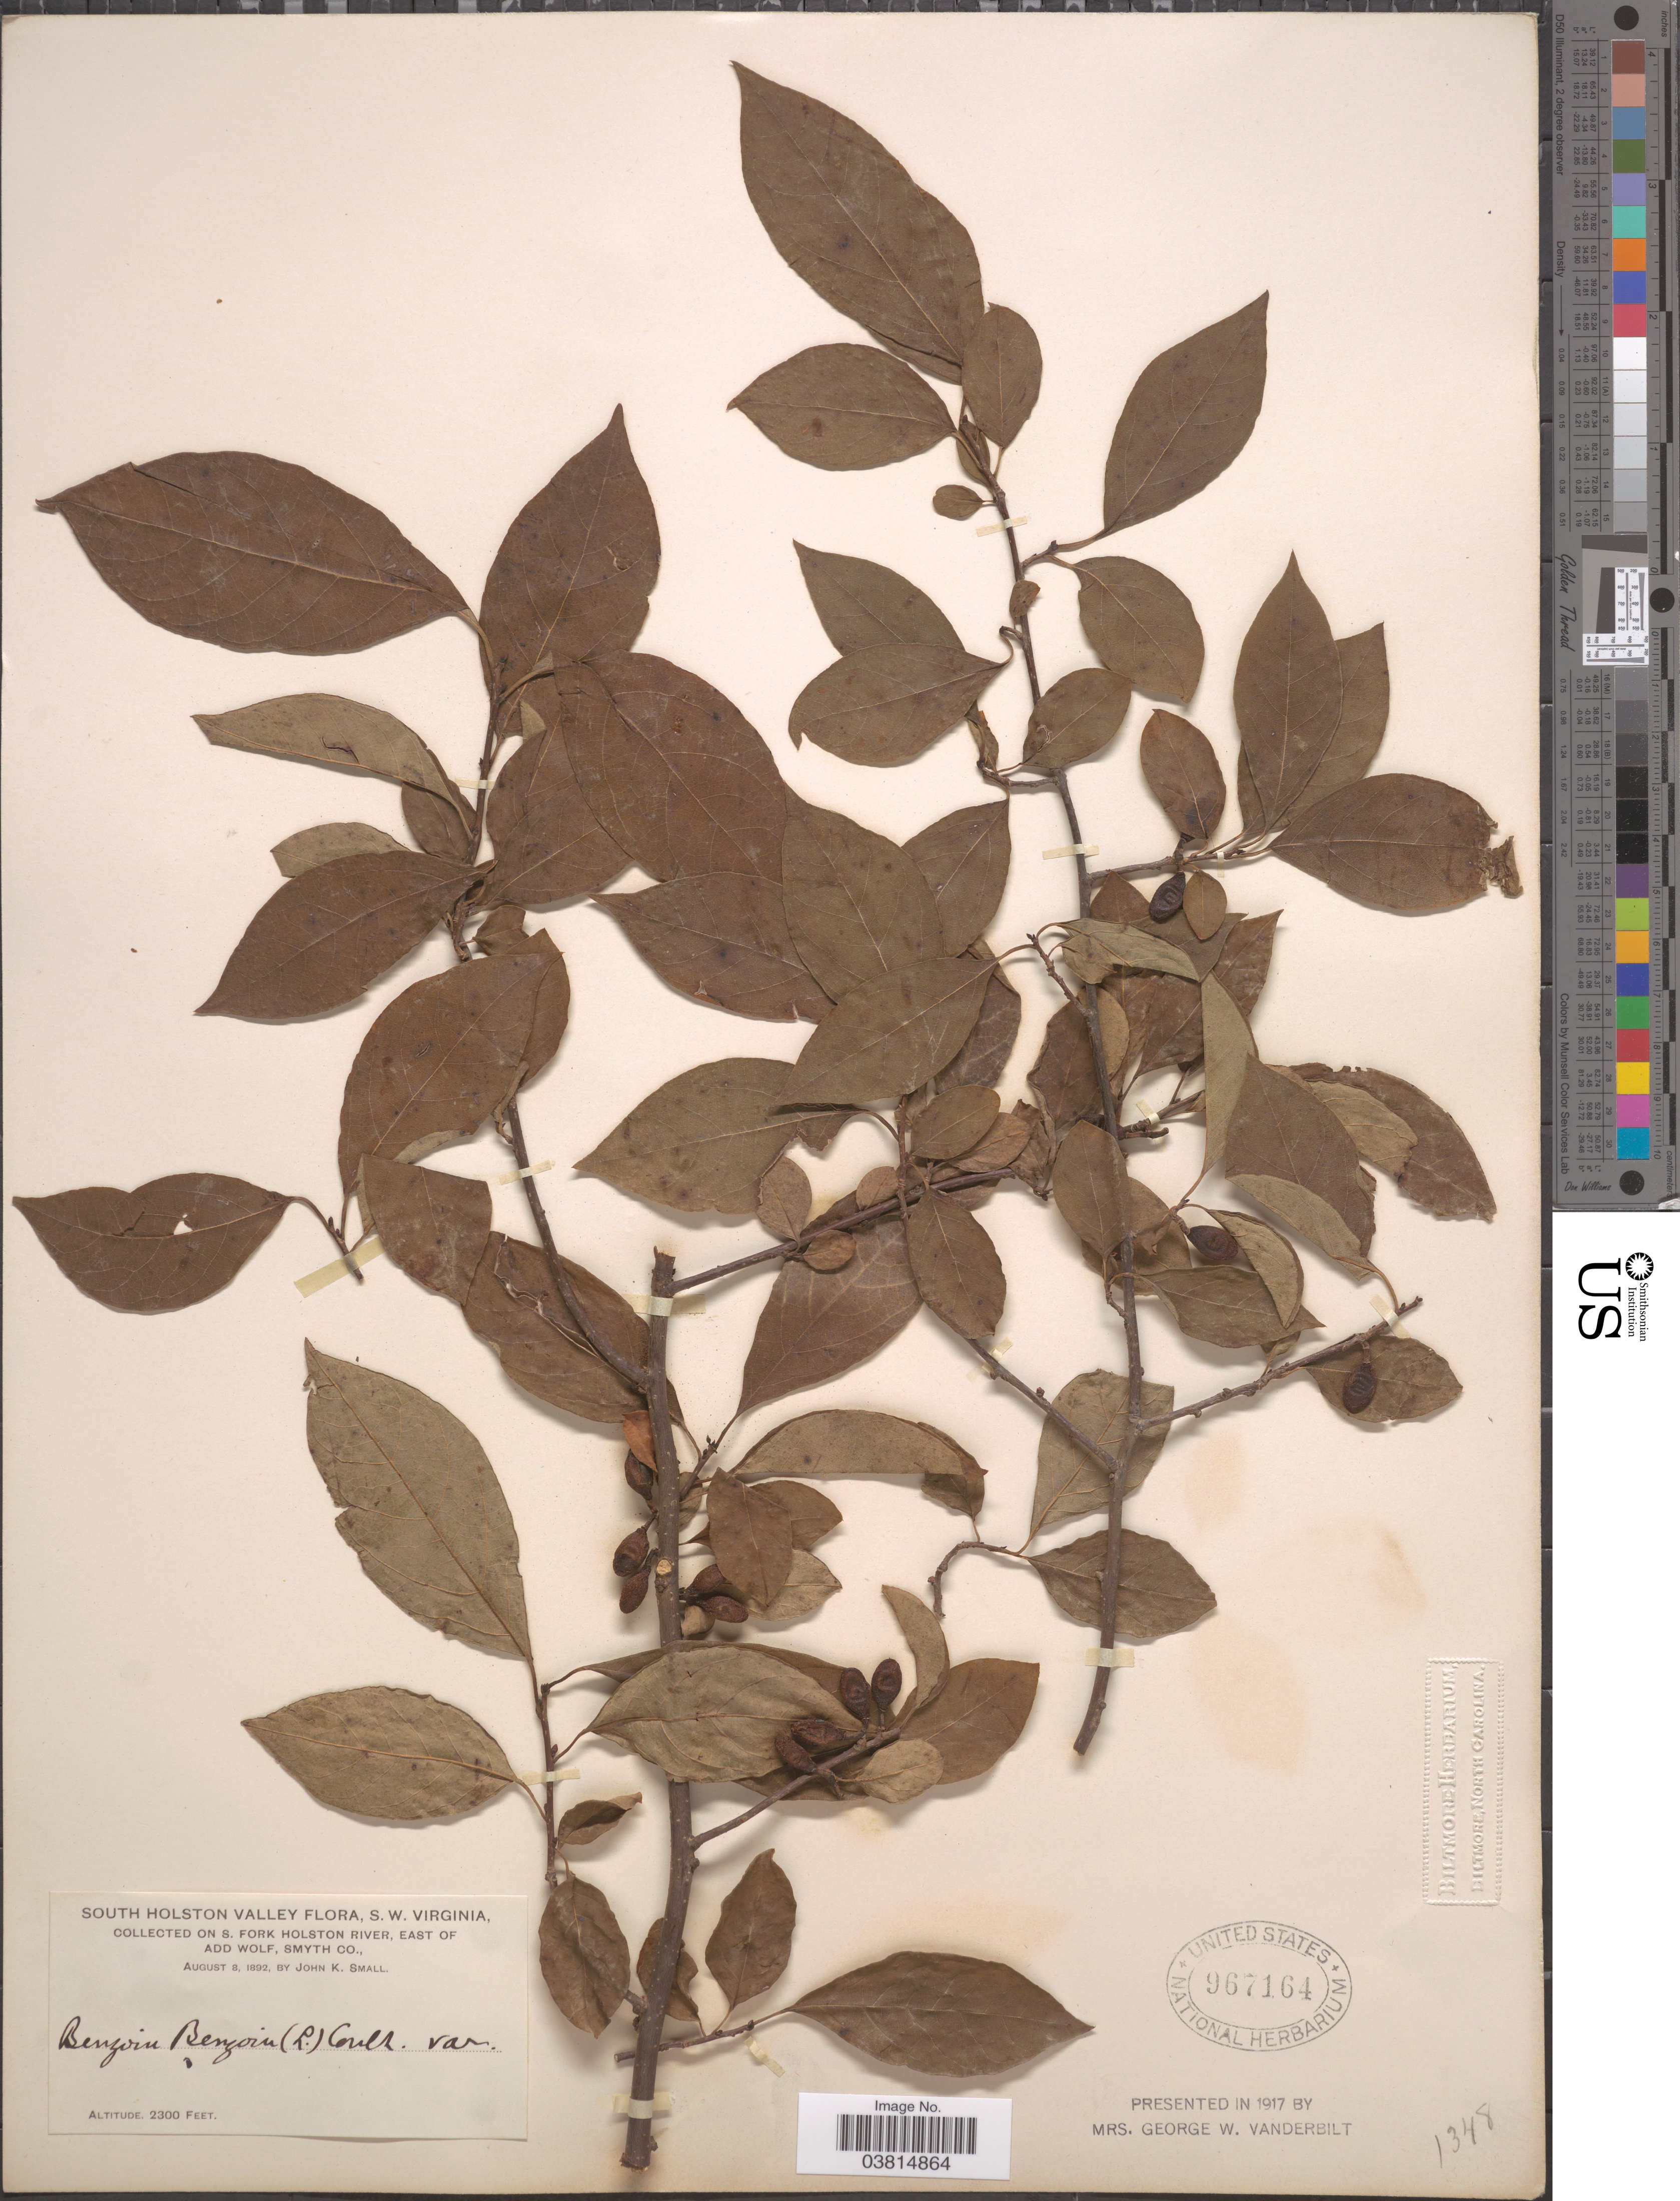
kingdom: Plantae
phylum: Tracheophyta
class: Magnoliopsida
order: Laurales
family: Lauraceae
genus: Lindera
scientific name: Lindera benzoin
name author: (L.) Blume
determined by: Strong, Mark T., (BOT), Smithsonian Institution - National Museum of Natural History (UNITED STATES)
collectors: J. K. Small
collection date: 1892-08-08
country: United States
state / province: Virginia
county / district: Smyth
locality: South Holston Valley, S.W. Virginia. On S. Fork Holston River, East of Add Wolf, Smyth Co.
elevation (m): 701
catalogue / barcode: US 967164